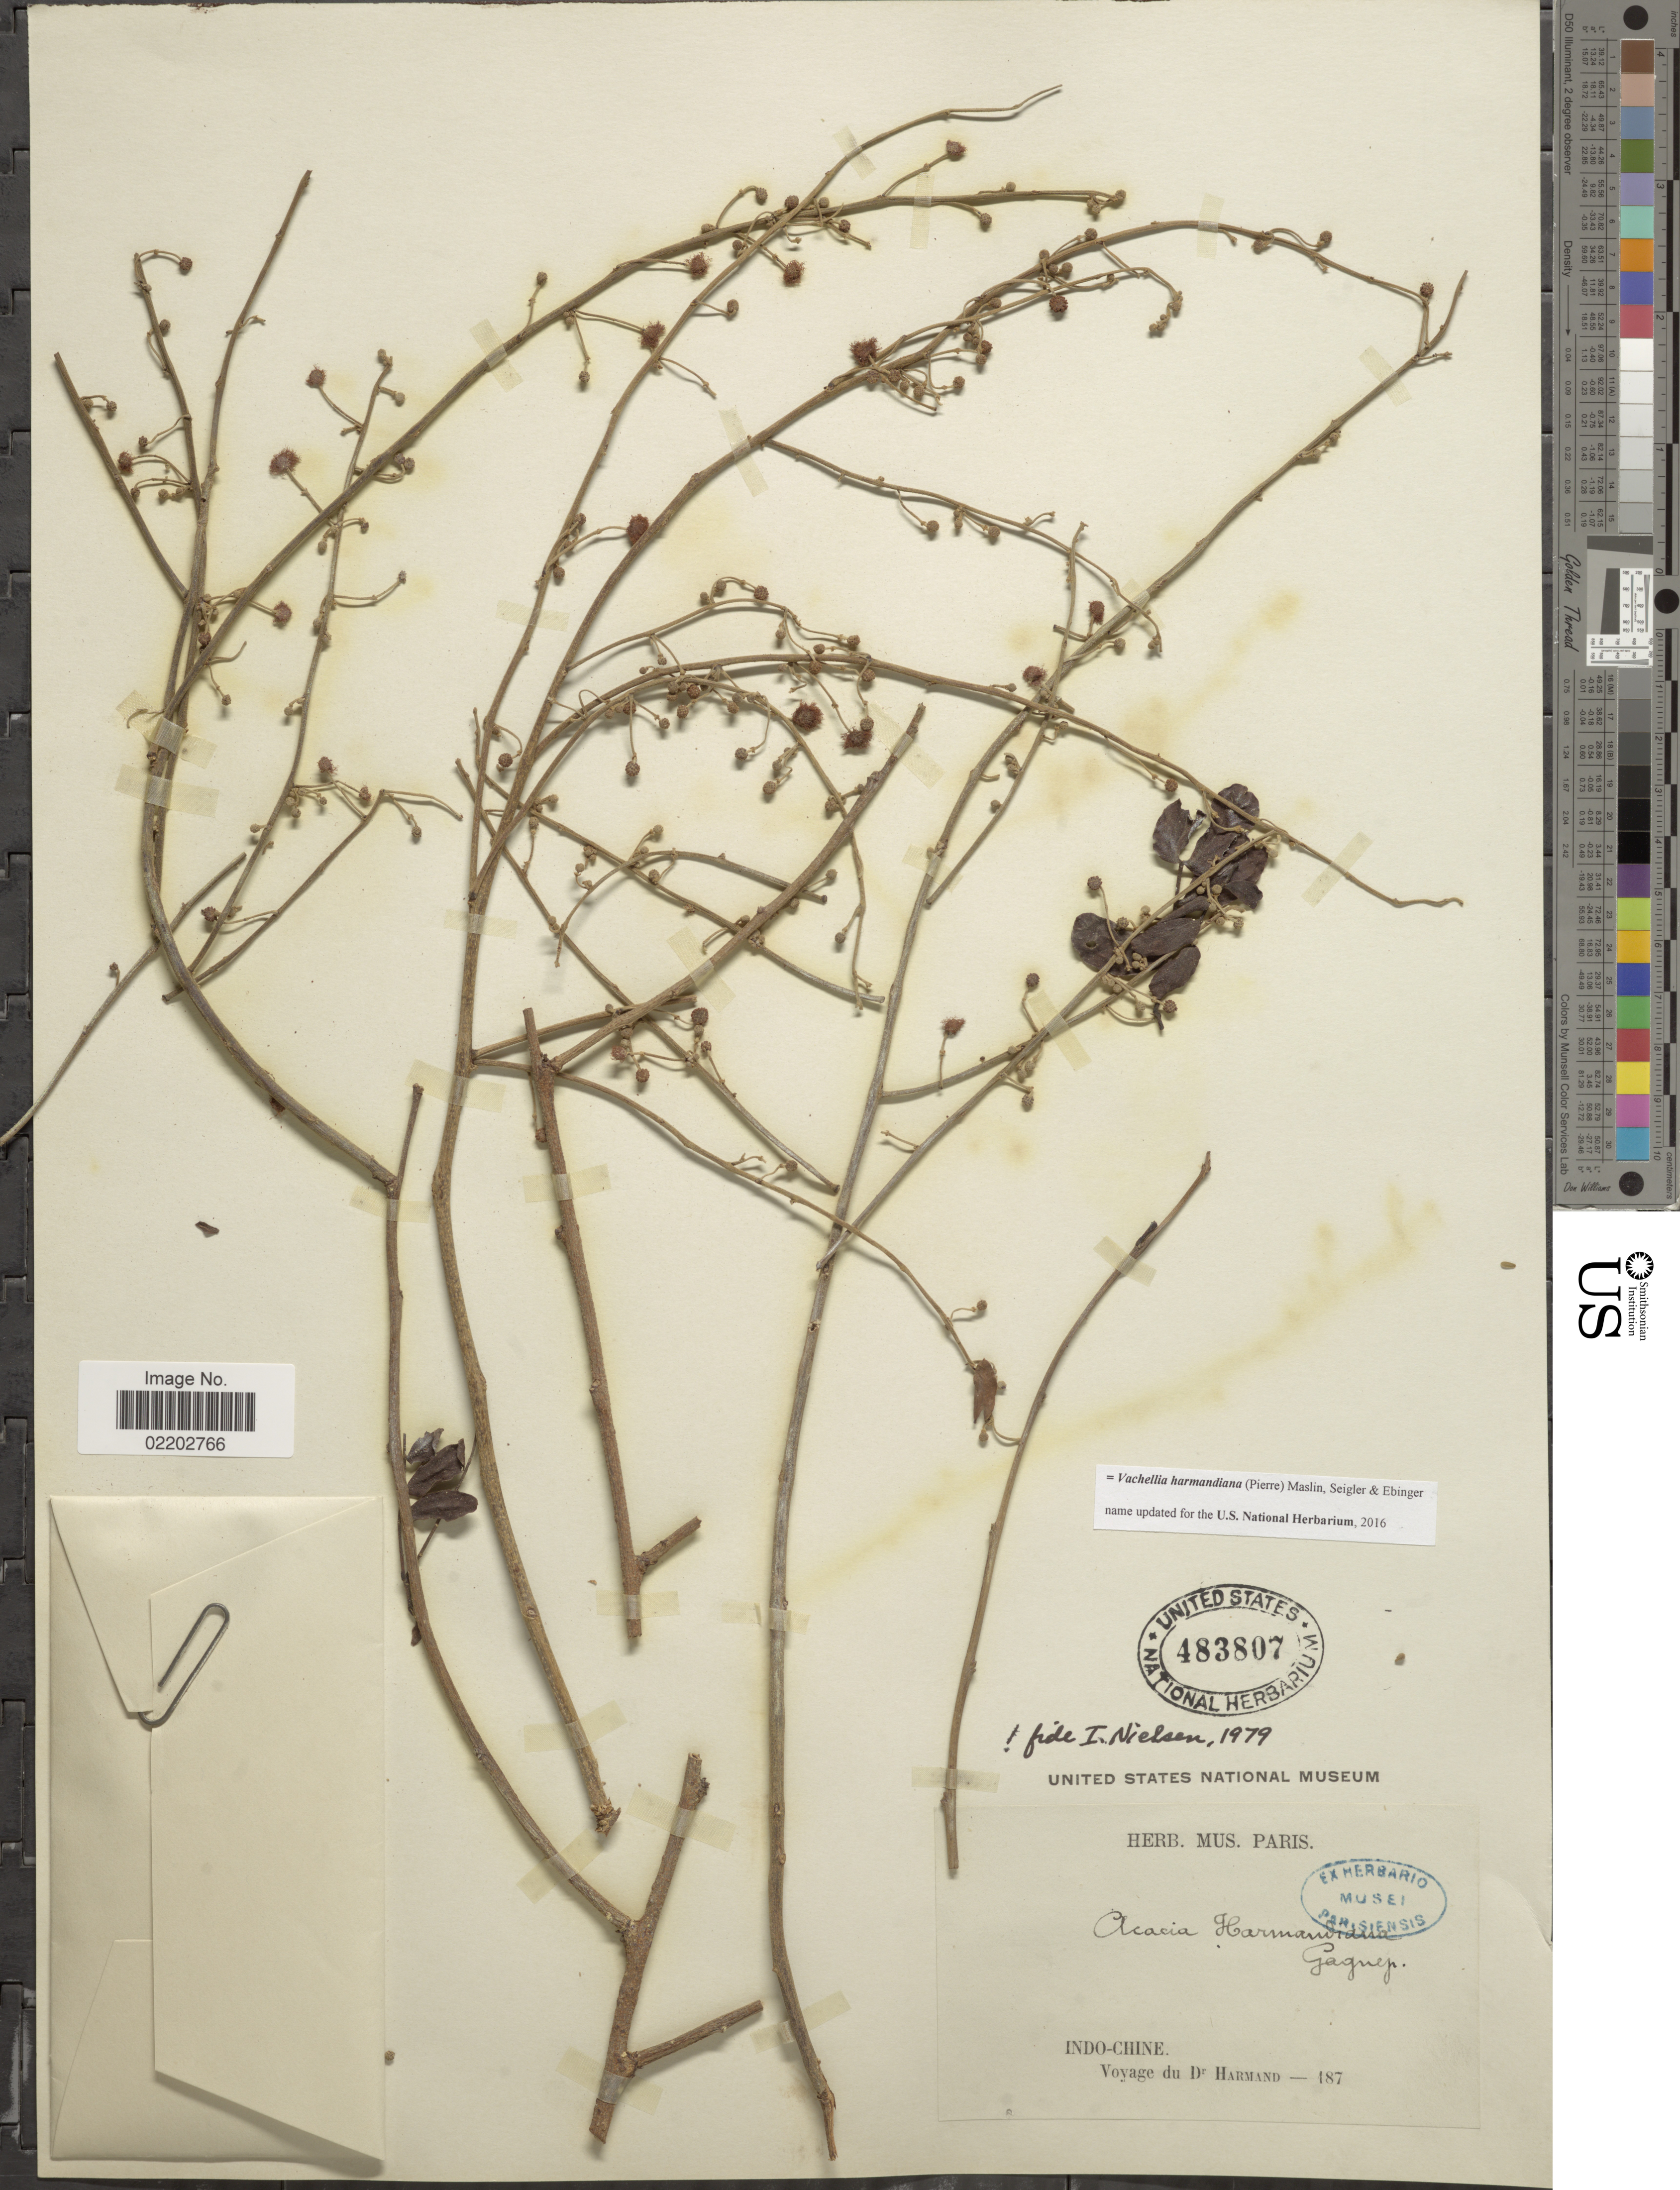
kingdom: Plantae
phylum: Tracheophyta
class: Magnoliopsida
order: Fabales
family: Fabaceae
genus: Vachellia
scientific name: Vachellia harmandiana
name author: (Pierre) Maslin et al.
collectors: Harmand, --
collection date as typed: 187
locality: Indo-Chine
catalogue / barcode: US 483807